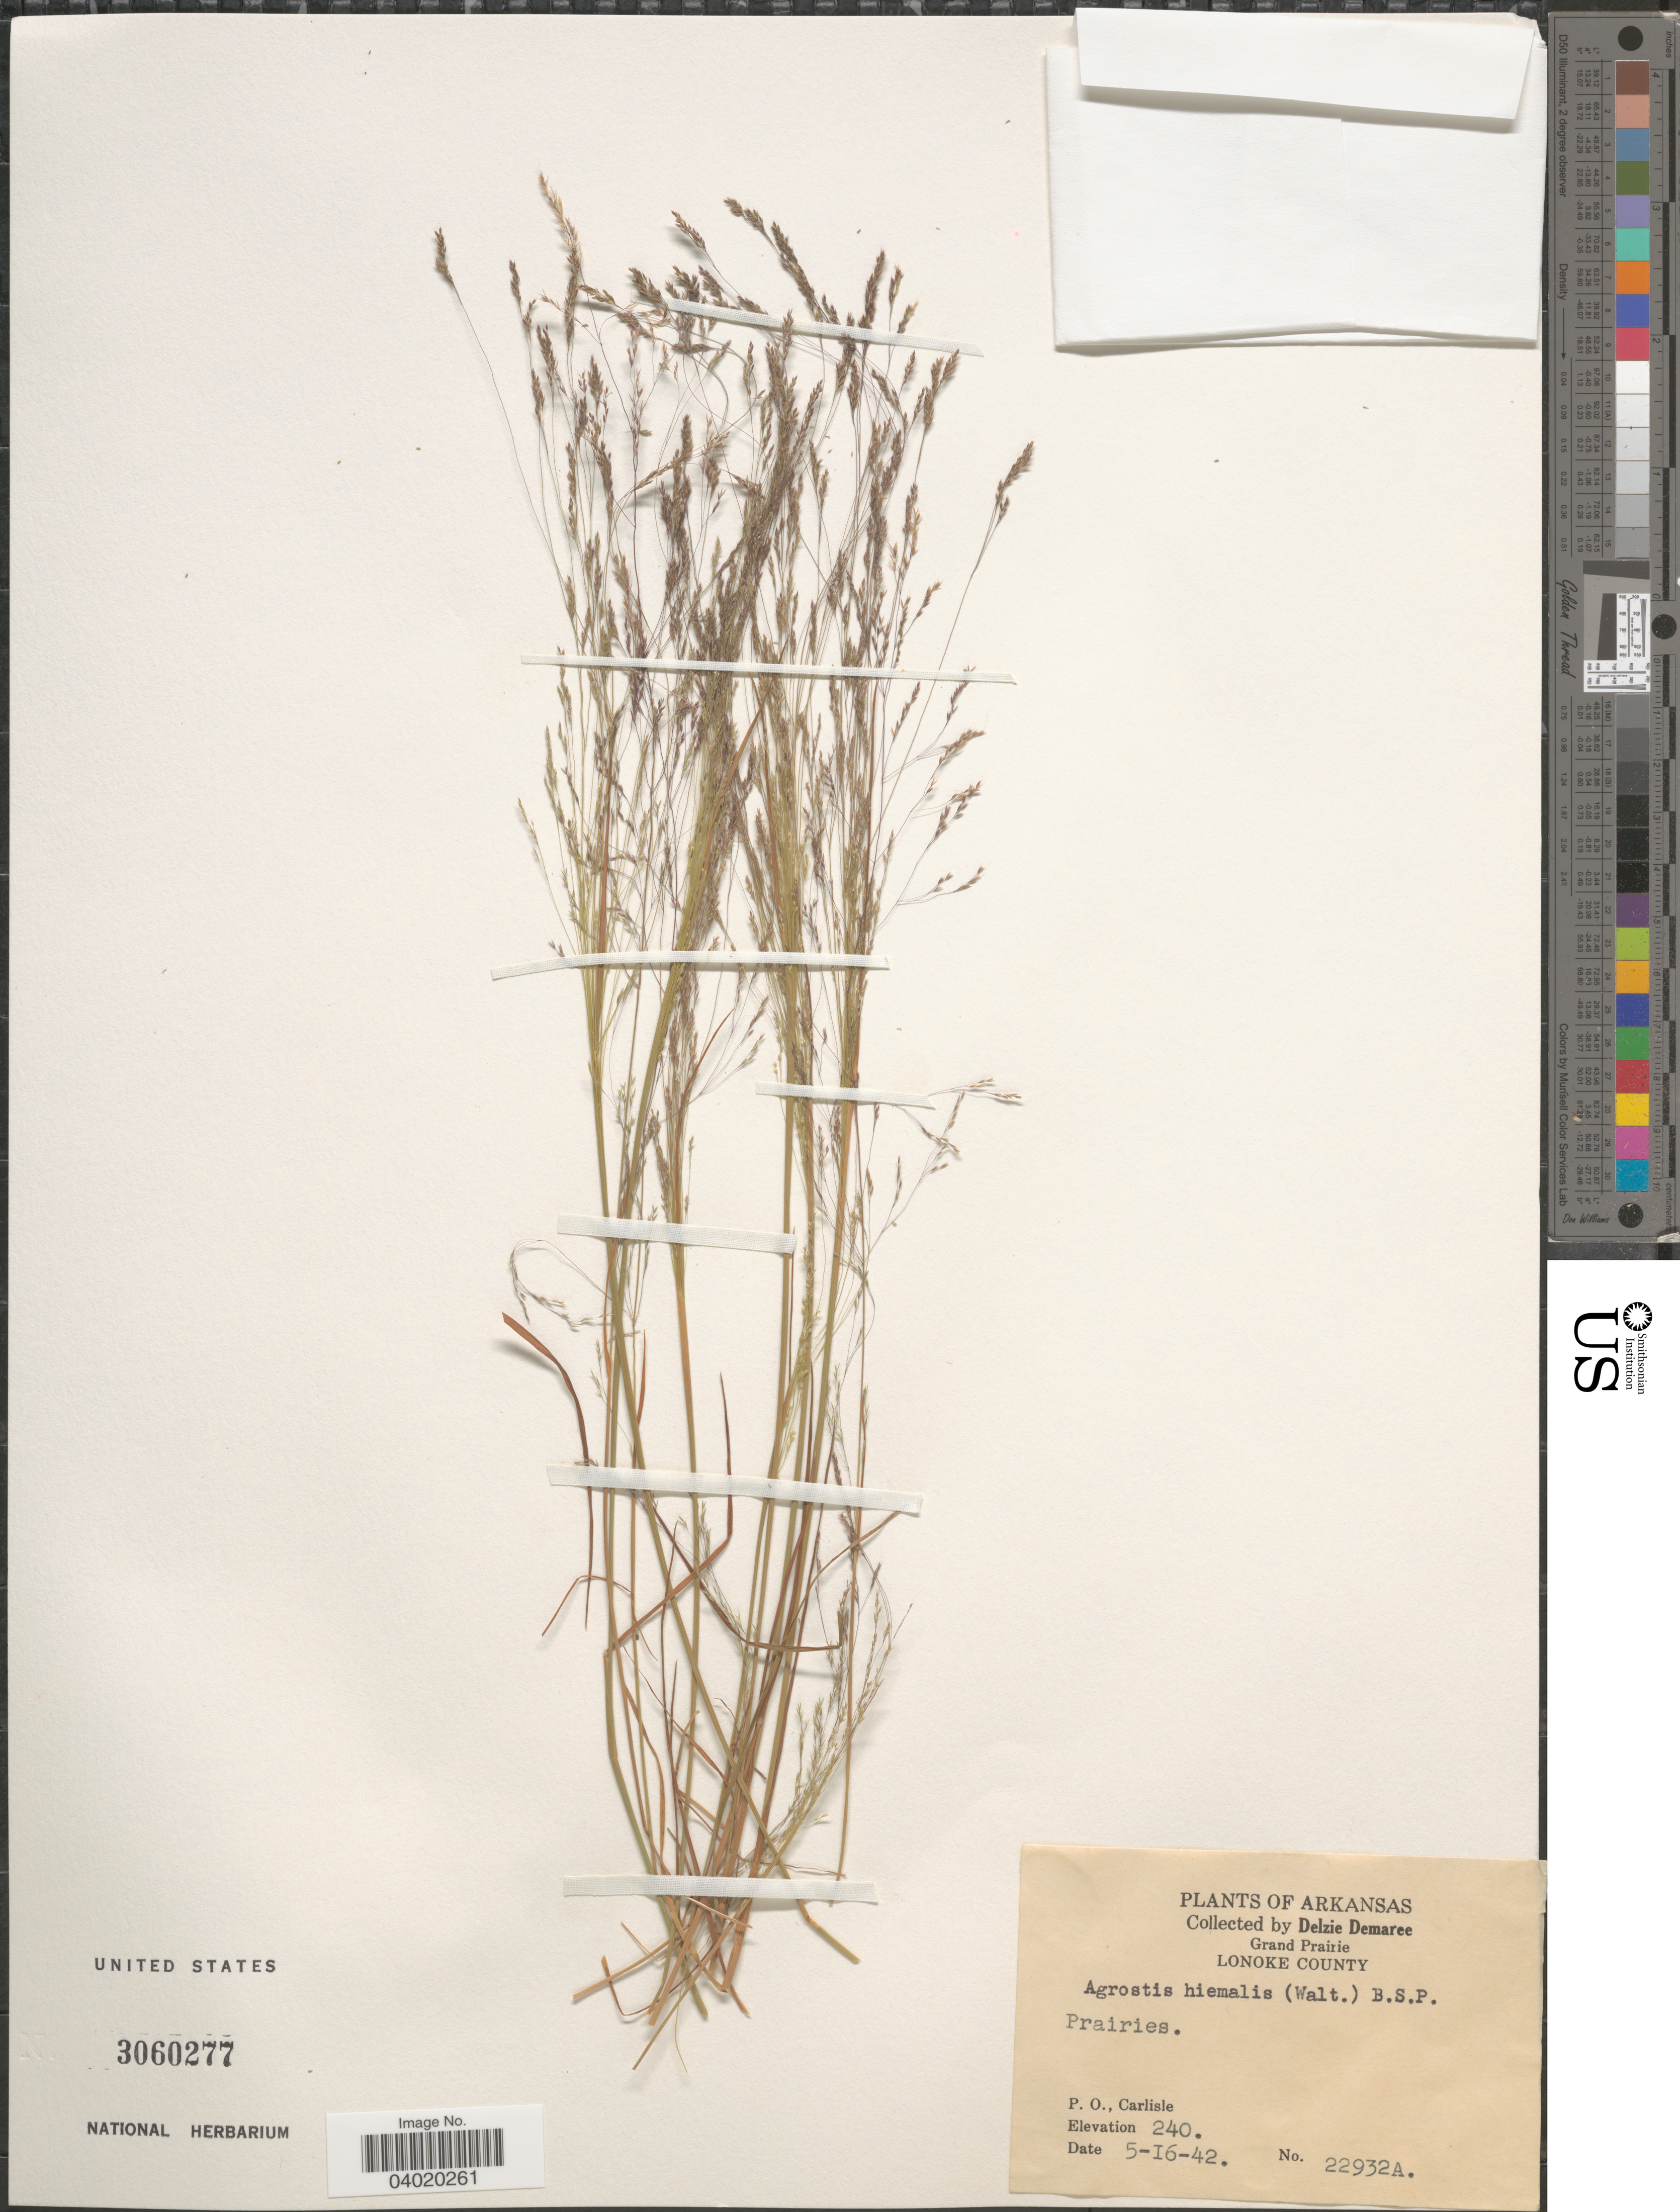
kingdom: Plantae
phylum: Tracheophyta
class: Liliopsida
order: Poales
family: Poaceae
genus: Agrostis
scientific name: Agrostis hyemalis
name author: (Walter) Britton et al.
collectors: D. Demaree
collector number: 22932A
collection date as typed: Transcribed d/m/y: 16/5/42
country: United States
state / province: Arkansas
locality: Grand Prairie. Lonoke County. Prairies. P. O., Carlisle.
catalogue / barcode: US 3060277